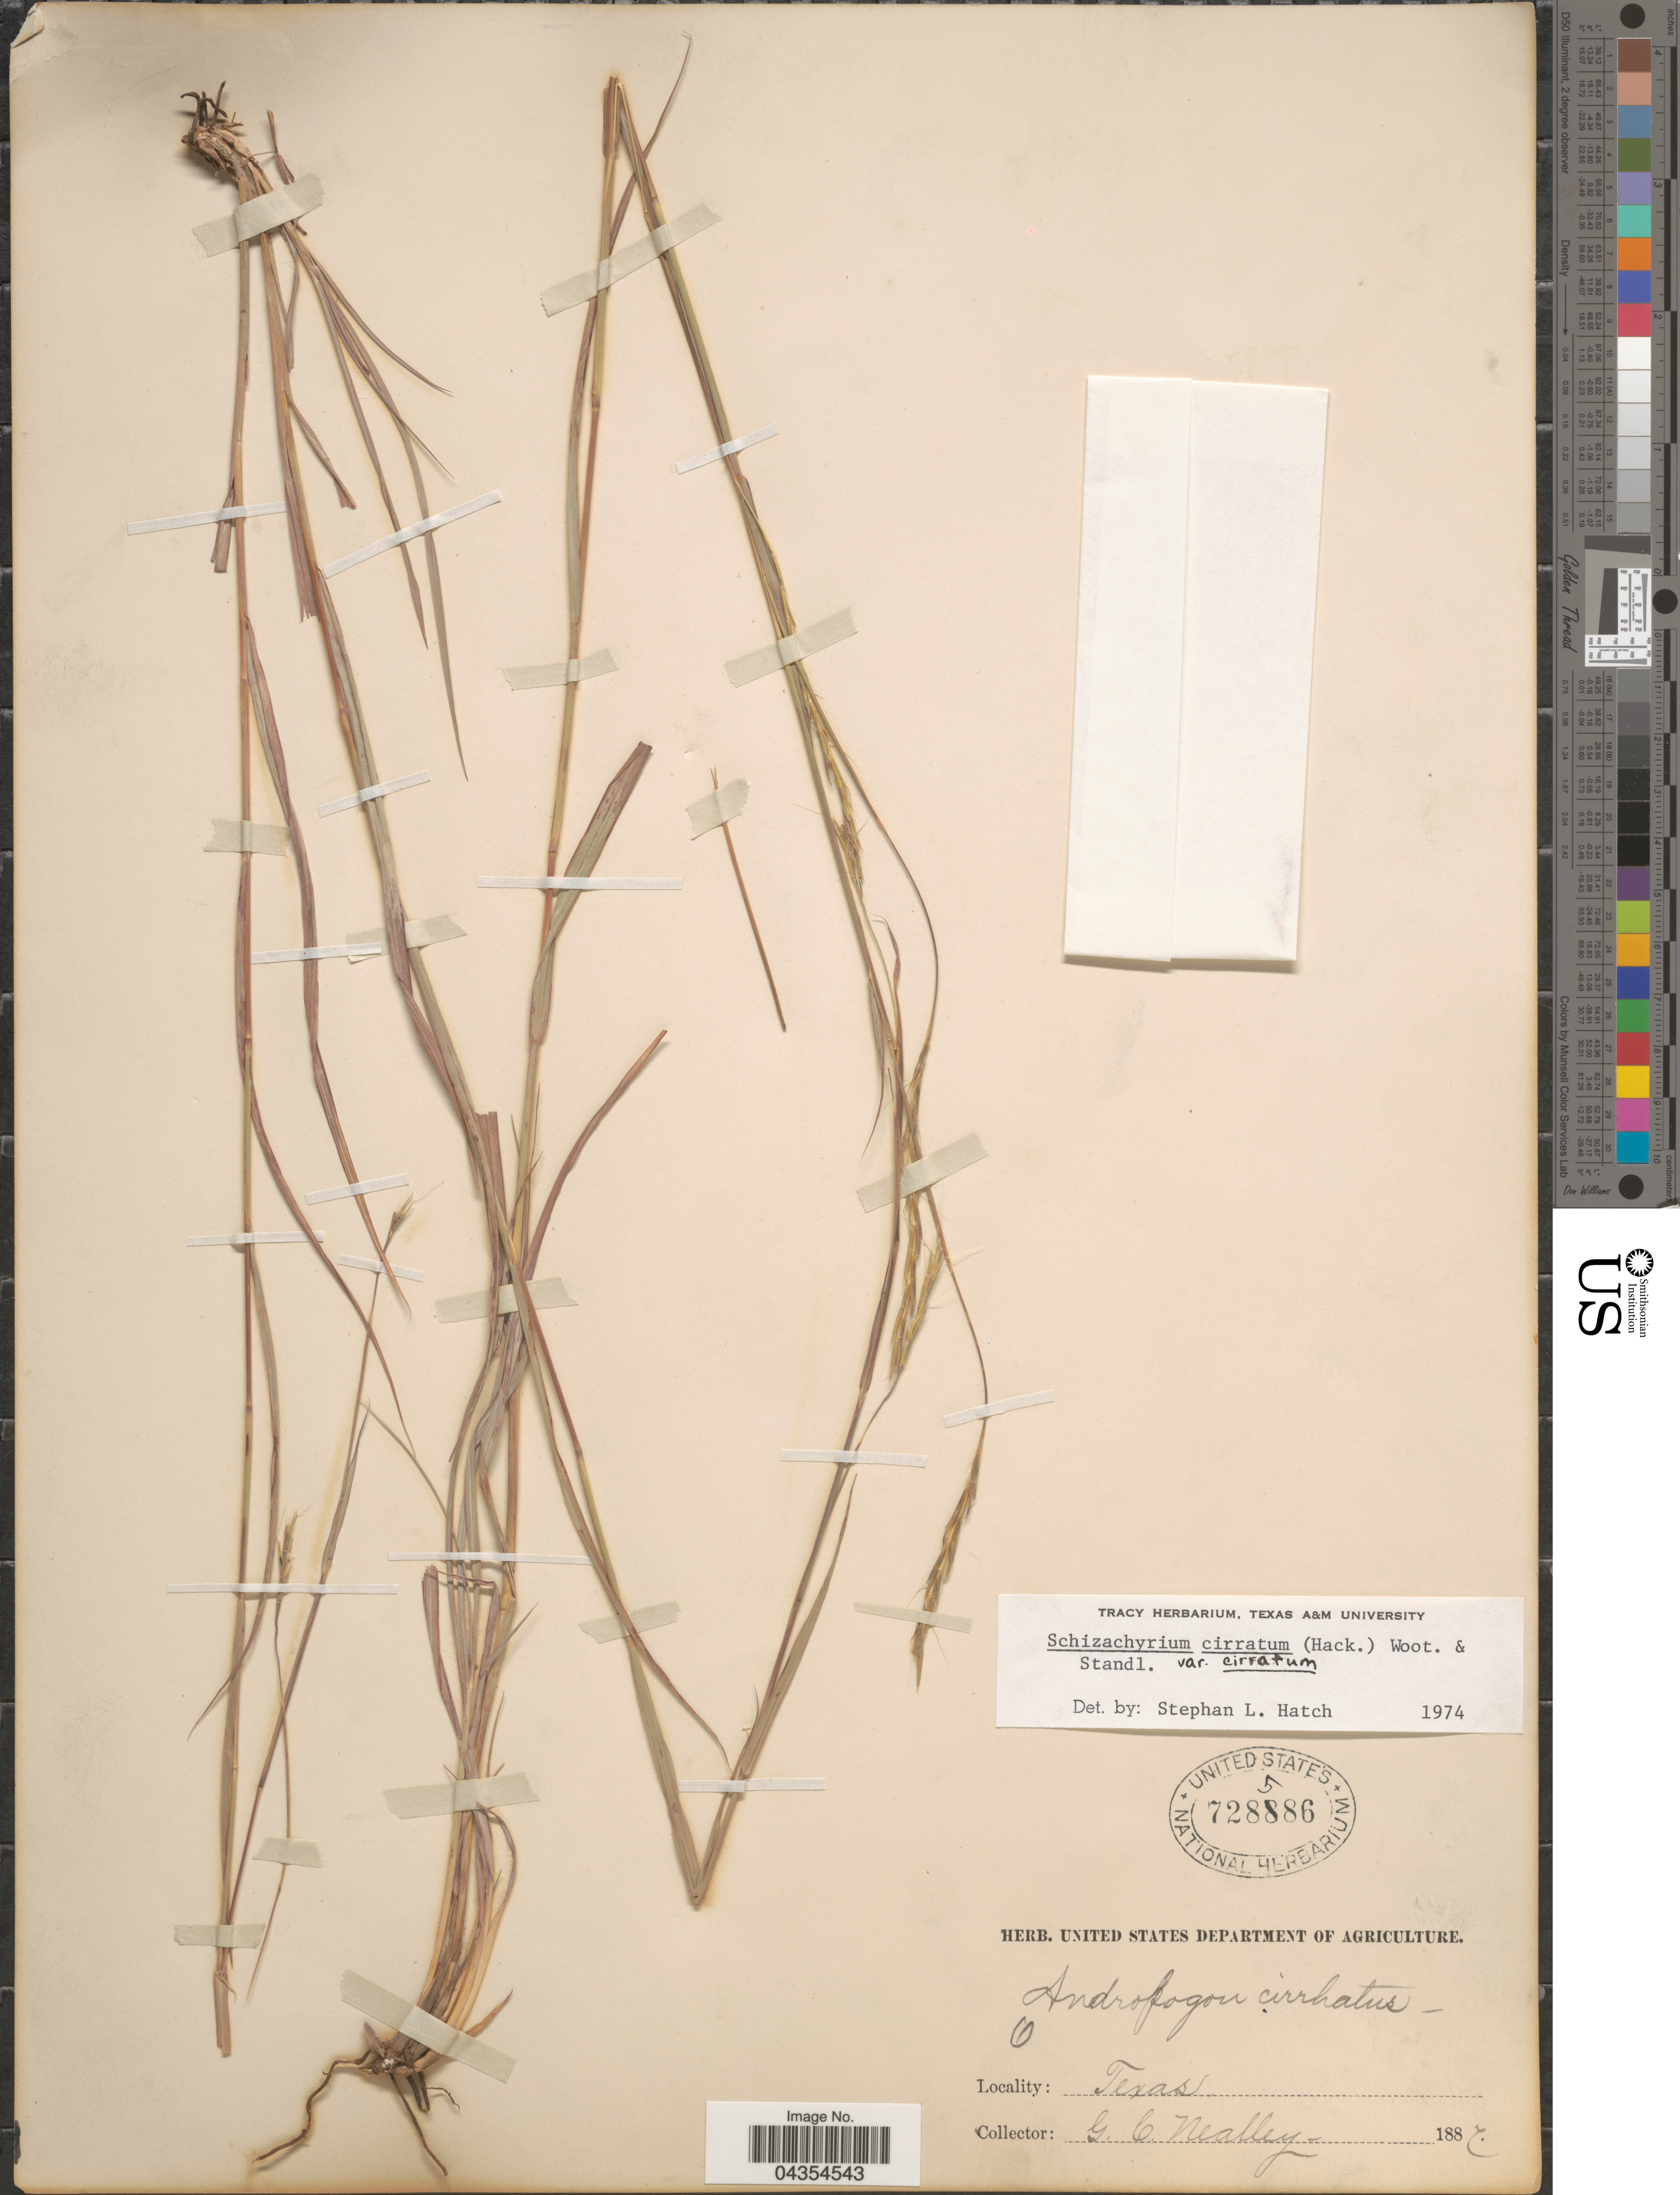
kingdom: Plantae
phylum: Tracheophyta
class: Liliopsida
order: Poales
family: Poaceae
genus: Schizachyrium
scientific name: Schizachyrium cirratum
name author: (Hack.) Wooton & Standl.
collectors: G. C. Nealley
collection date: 1887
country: United States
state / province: Texas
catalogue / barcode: US 728586